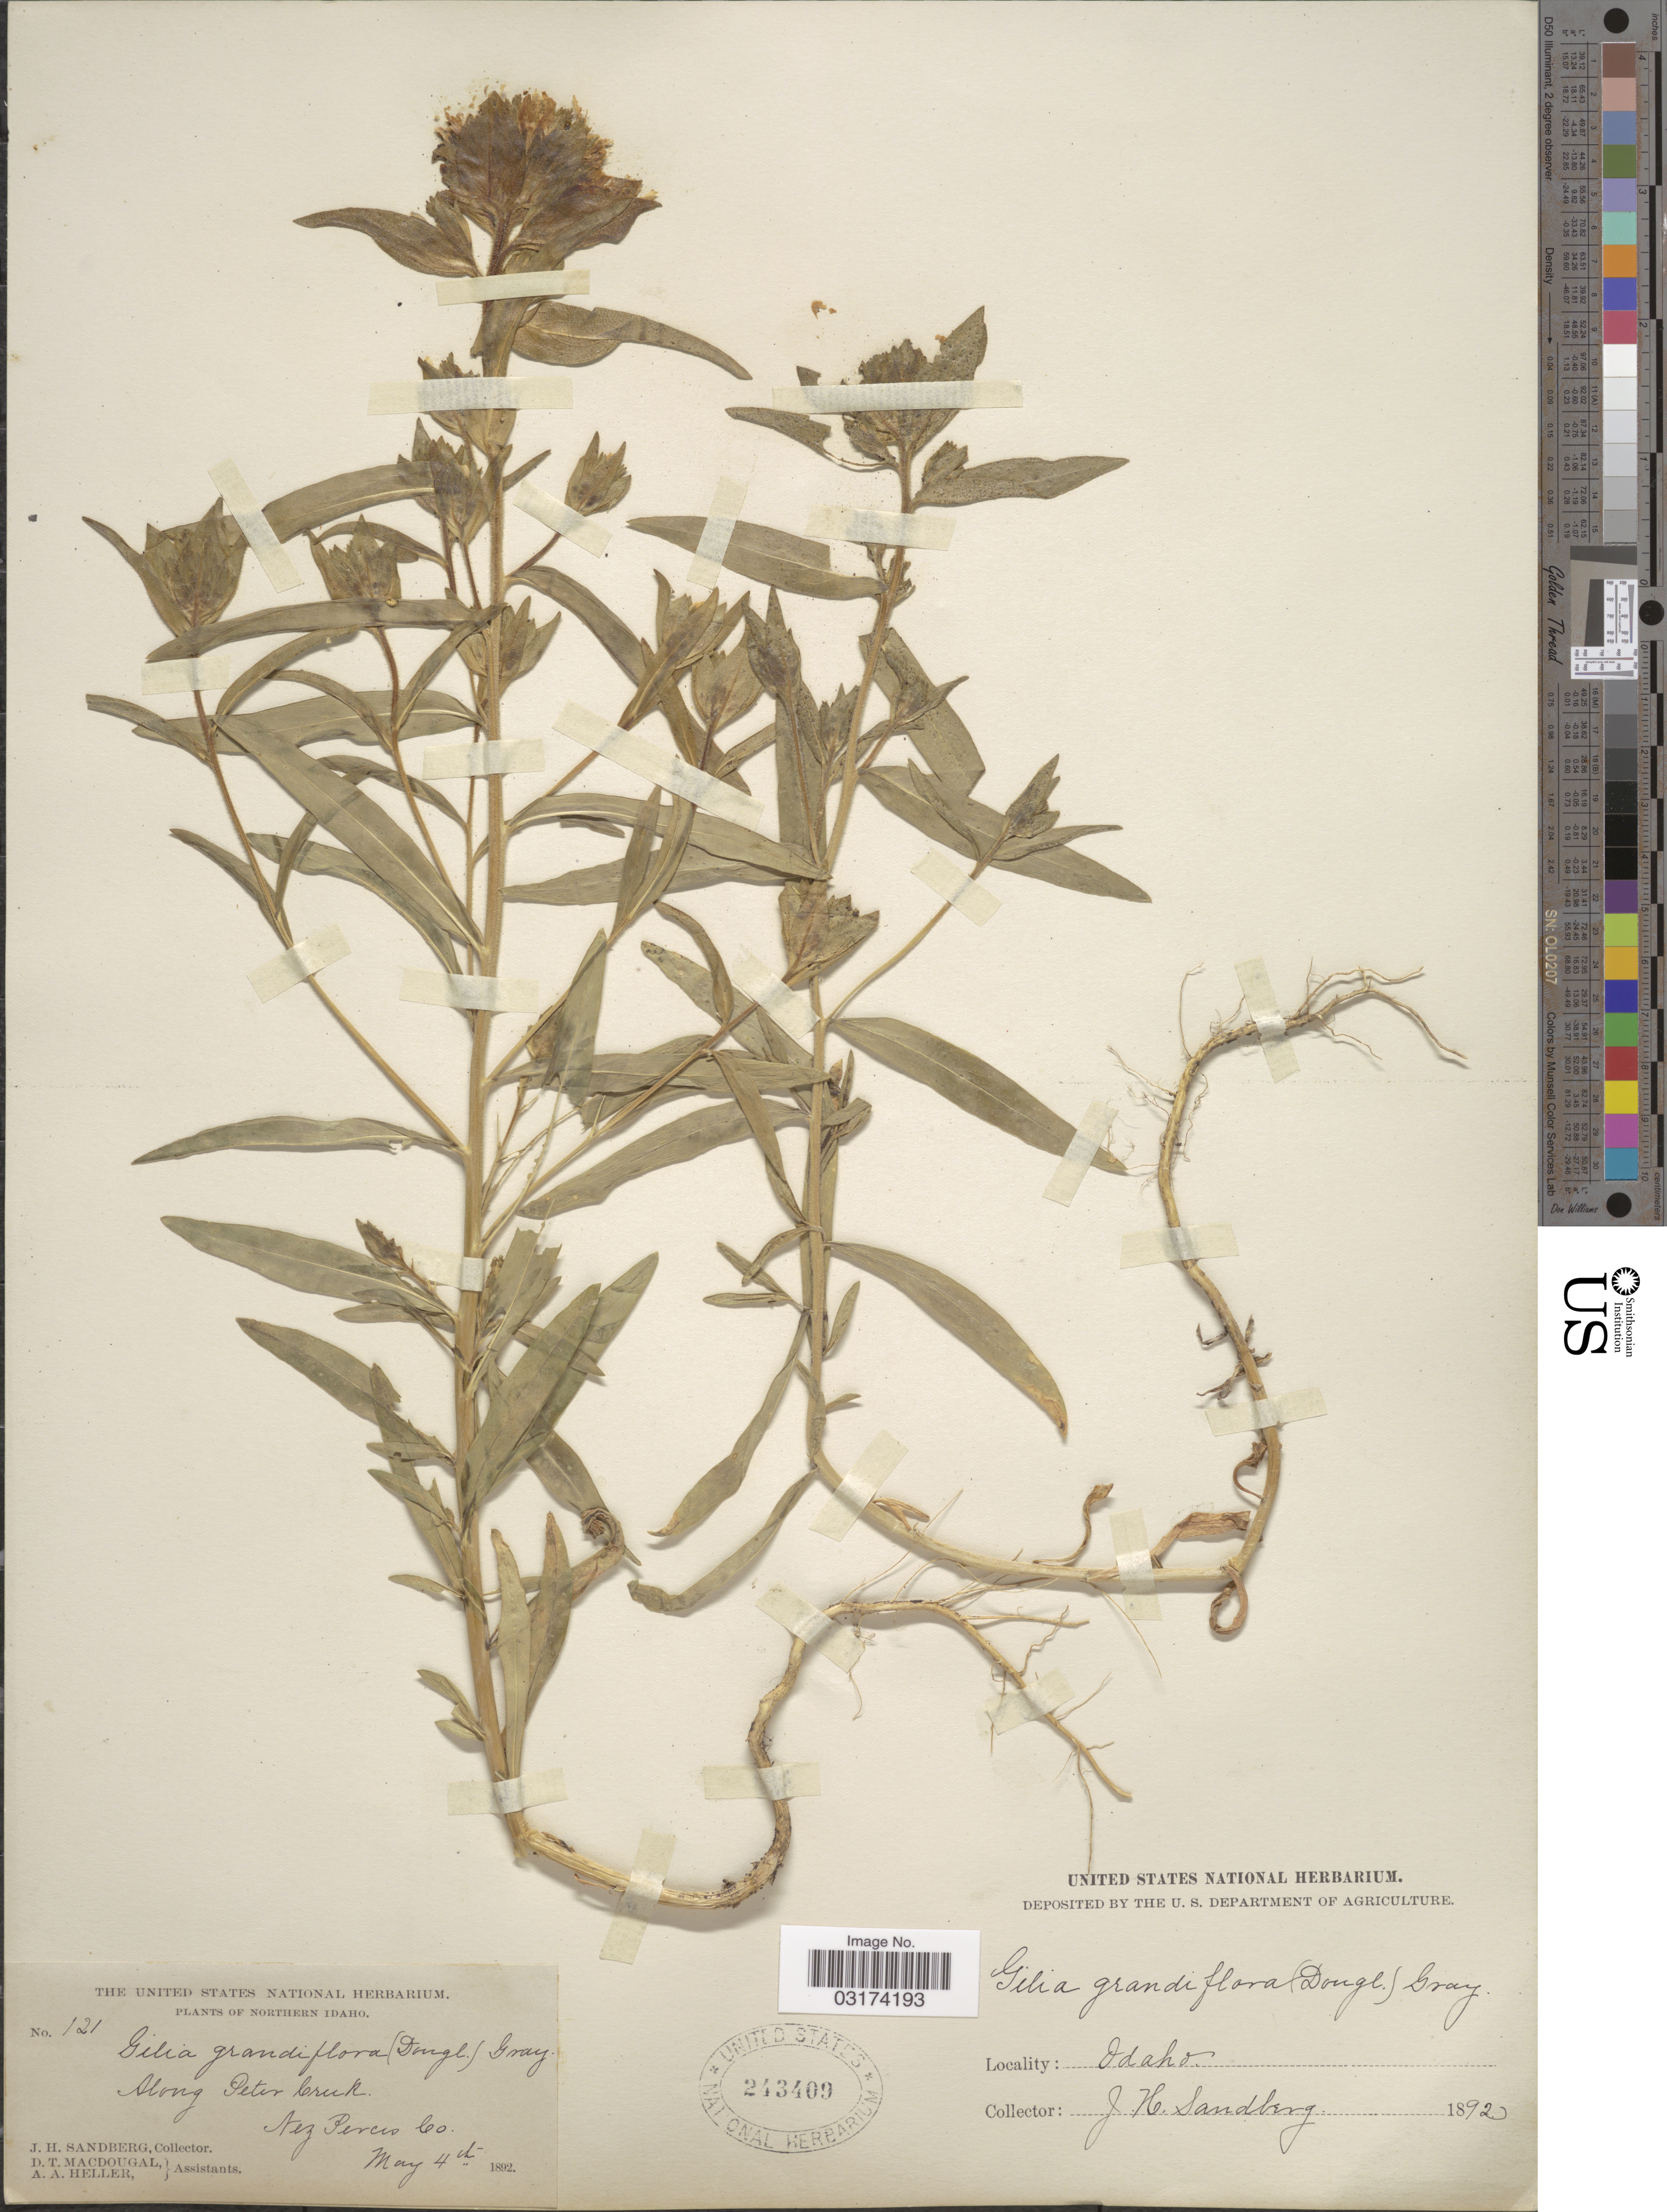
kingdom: Plantae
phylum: Tracheophyta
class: Magnoliopsida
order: Ericales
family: Polemoniaceae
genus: Collomia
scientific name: Collomia grandiflora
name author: Douglas ex Lindl.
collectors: J. H. Sandberg, D. T. MacDougal & A. A. Heller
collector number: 121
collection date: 1892-05-04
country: United States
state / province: Idaho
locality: Northern Idaho. Along Peter Creek. Nez Perces Co.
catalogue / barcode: US 243409